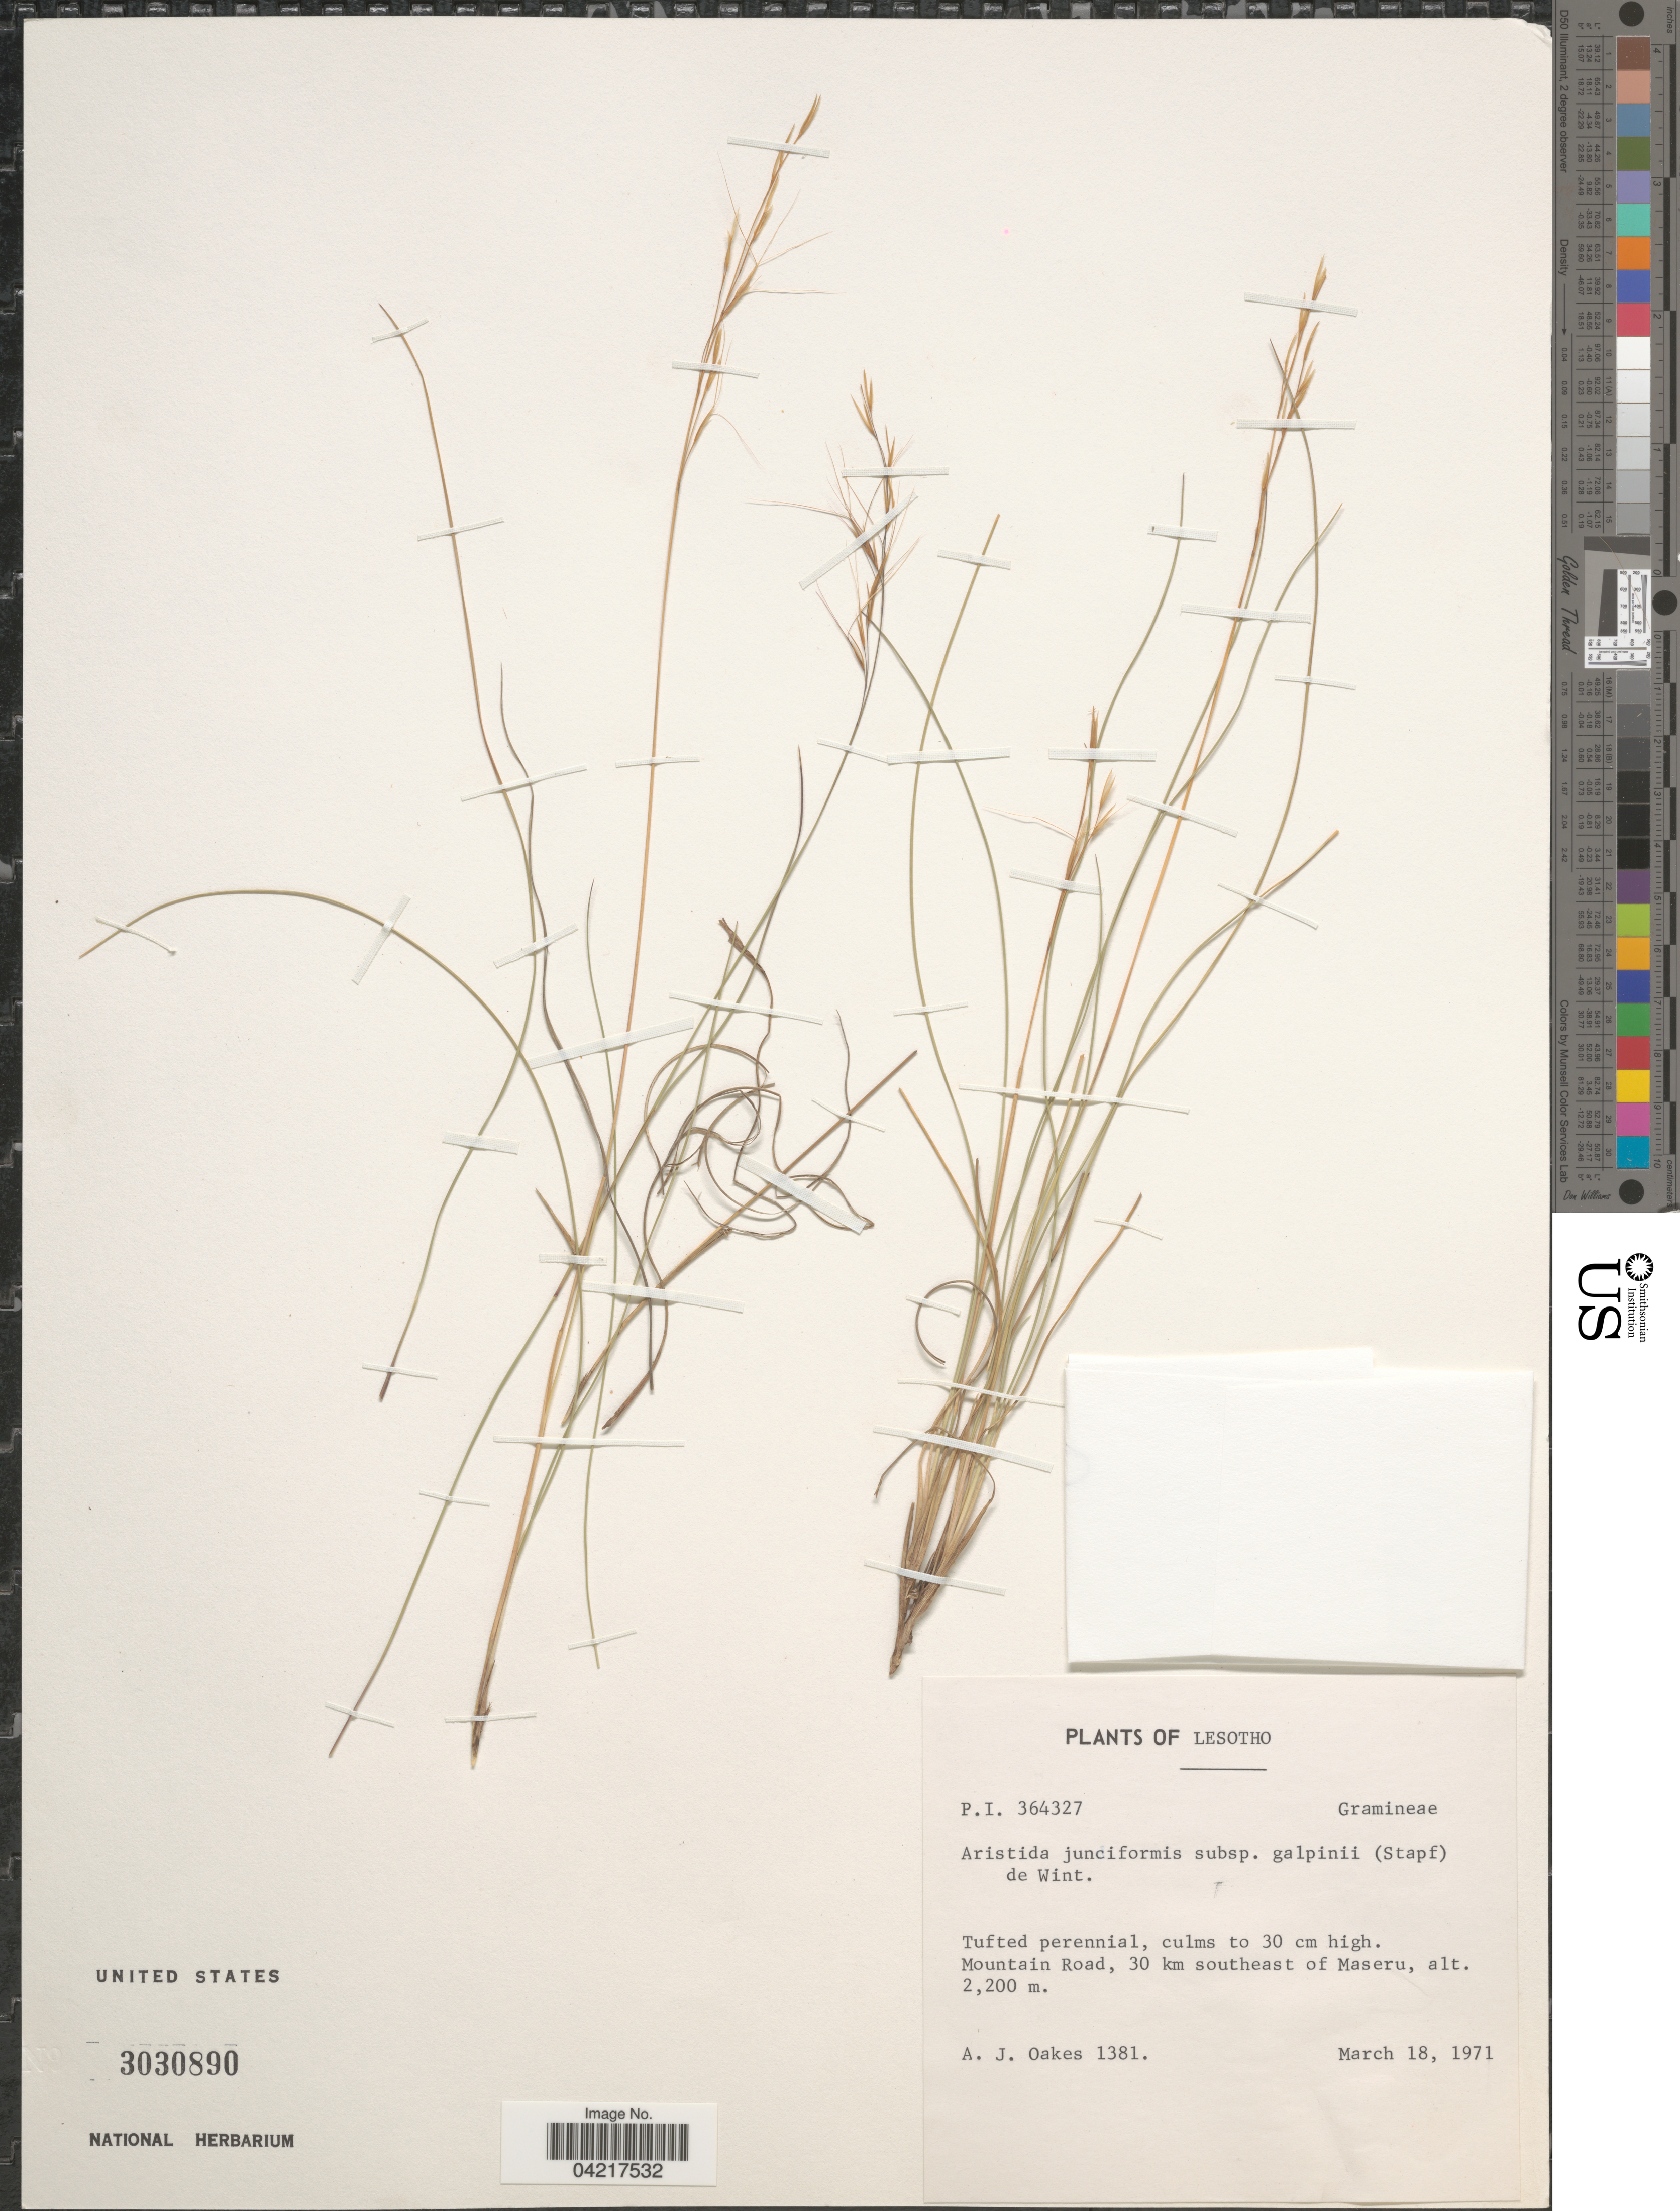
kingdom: Plantae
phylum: Tracheophyta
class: Liliopsida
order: Poales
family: Poaceae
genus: Aristida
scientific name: Aristida junciformis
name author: Trin. & Rupr.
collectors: A. Oakes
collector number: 1381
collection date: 1971-03-18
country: Lesotho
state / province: Maseru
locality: Mountain Road, 30 km southeast of Maseru.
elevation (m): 2200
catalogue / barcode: US 3030890